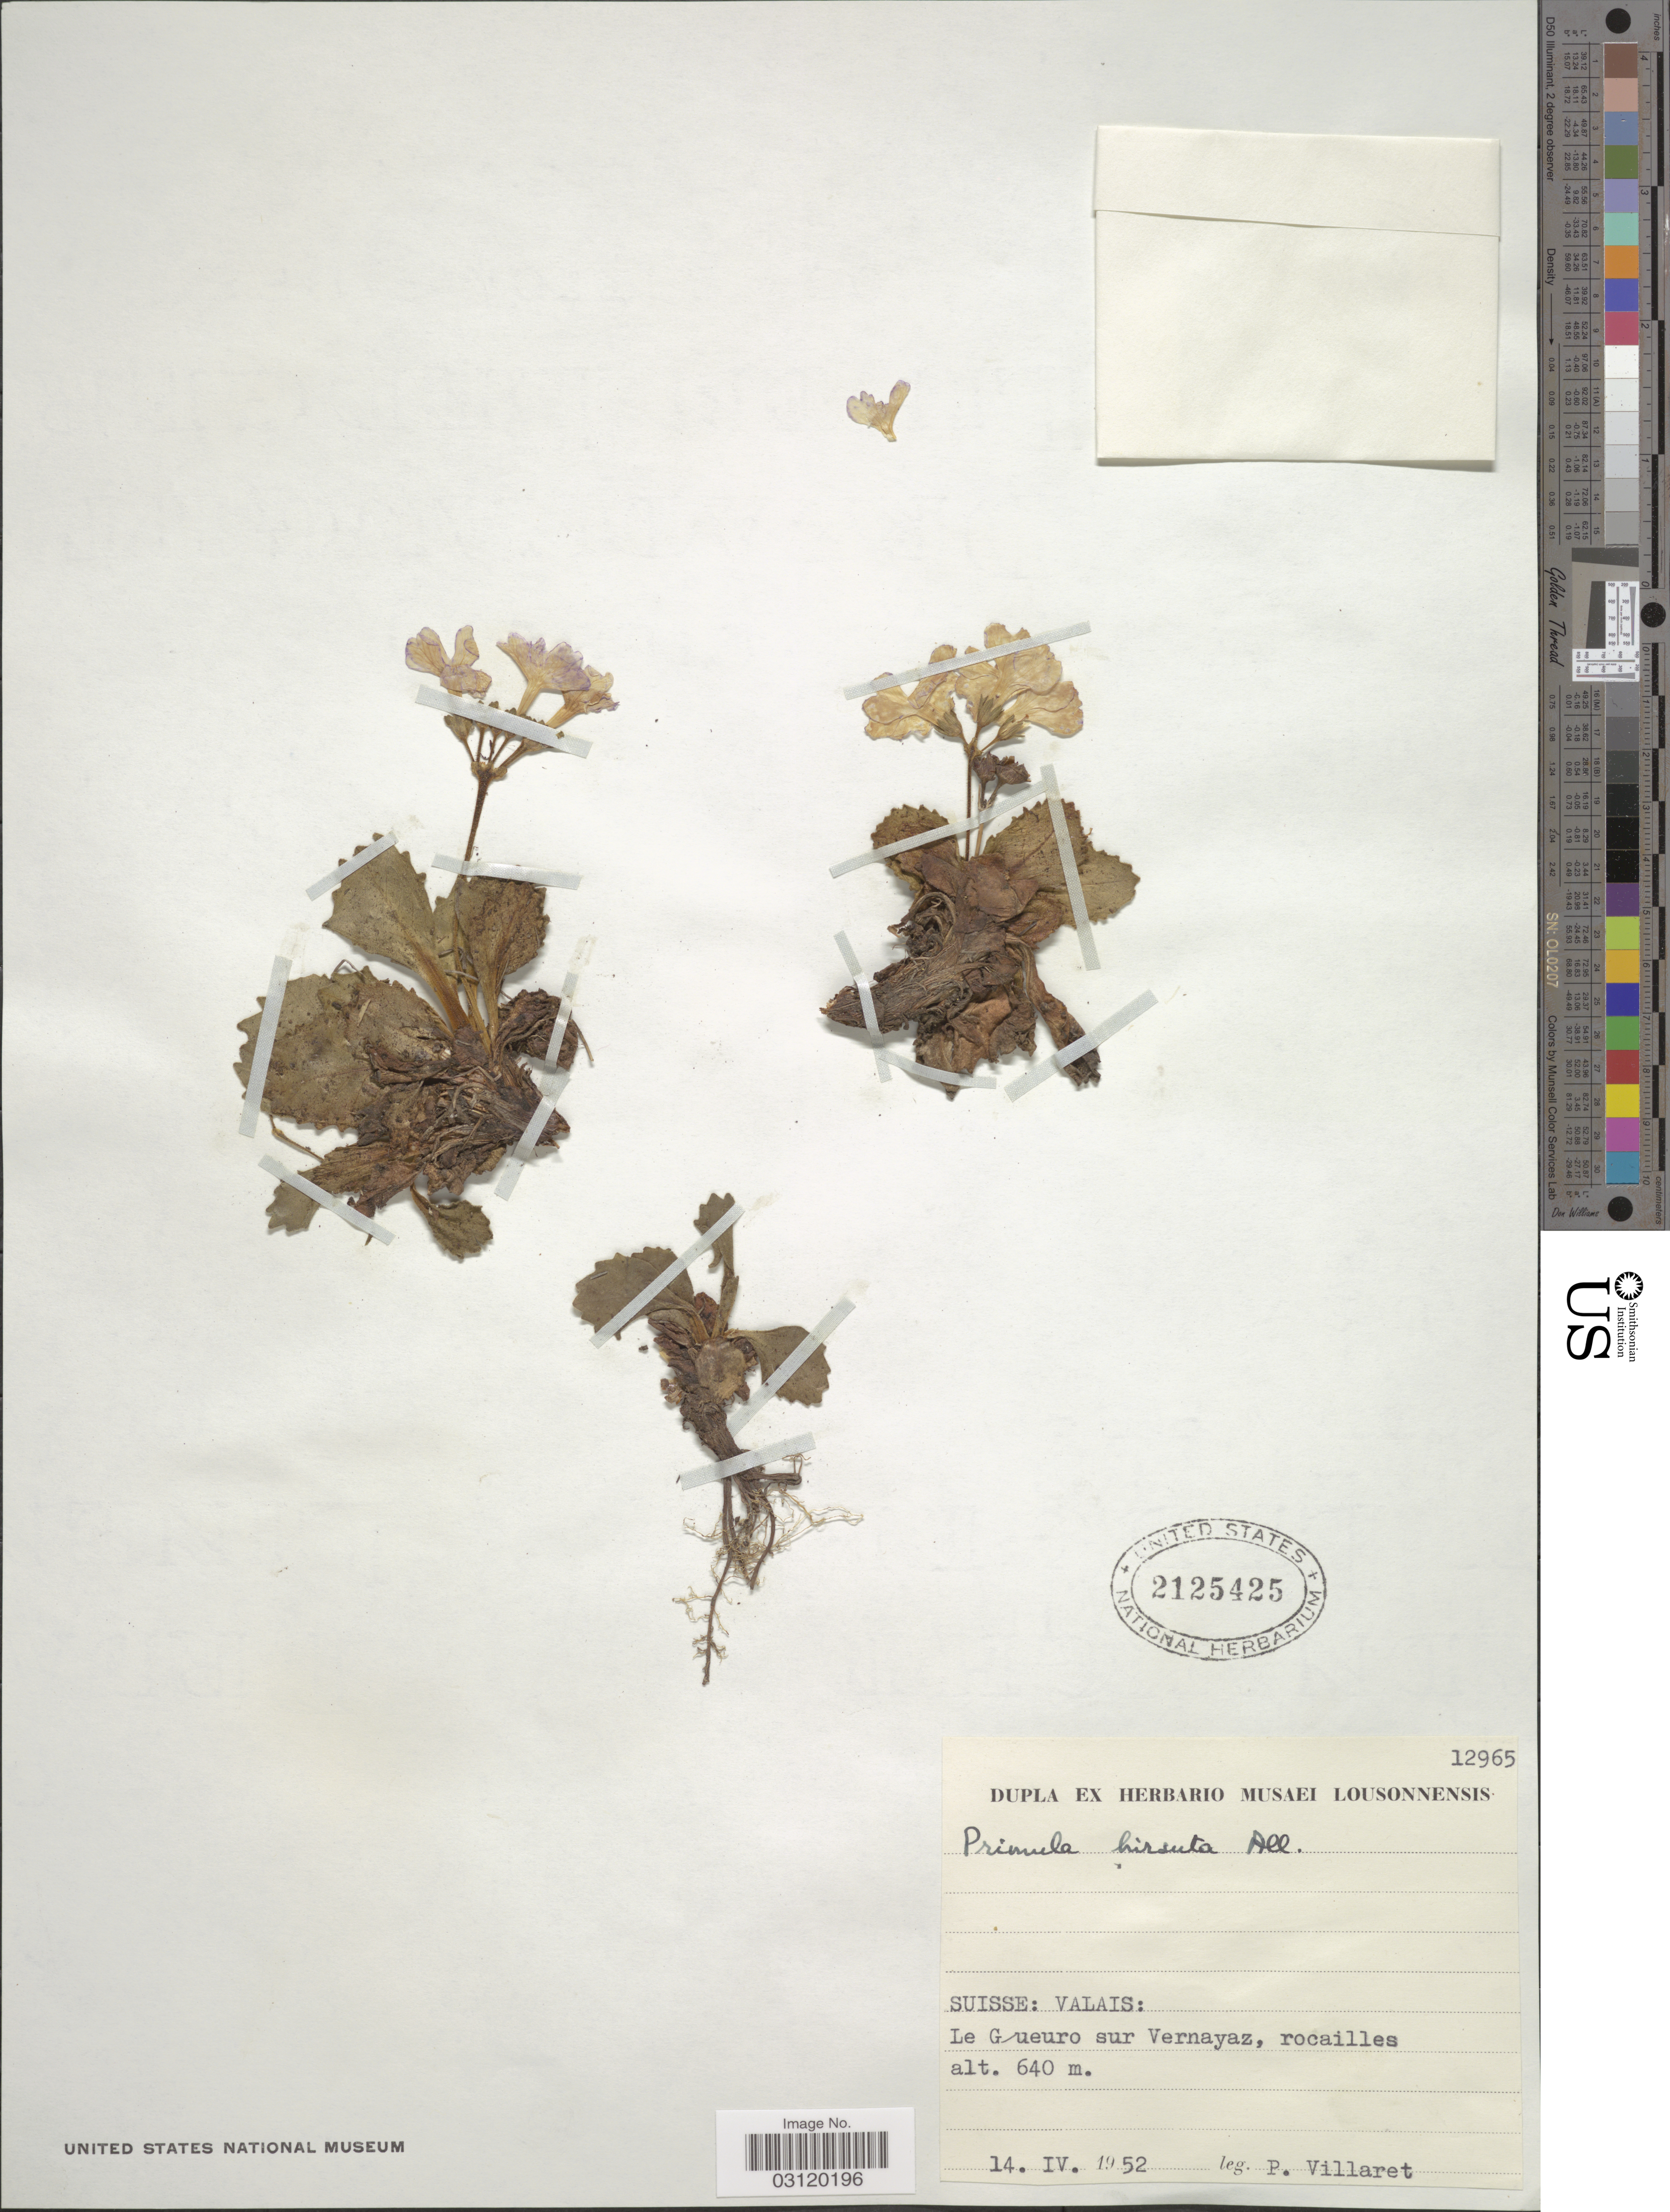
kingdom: Plantae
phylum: Tracheophyta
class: Magnoliopsida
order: Ericales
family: Primulaceae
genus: Primula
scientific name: Primula hirsuta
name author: All.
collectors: P. Villaret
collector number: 12965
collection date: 1952-04-14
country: Switzerland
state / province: Valais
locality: Suisse: Valais, Le Gueuro sur Vernayaz, rocailles.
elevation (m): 640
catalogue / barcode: US 2125425